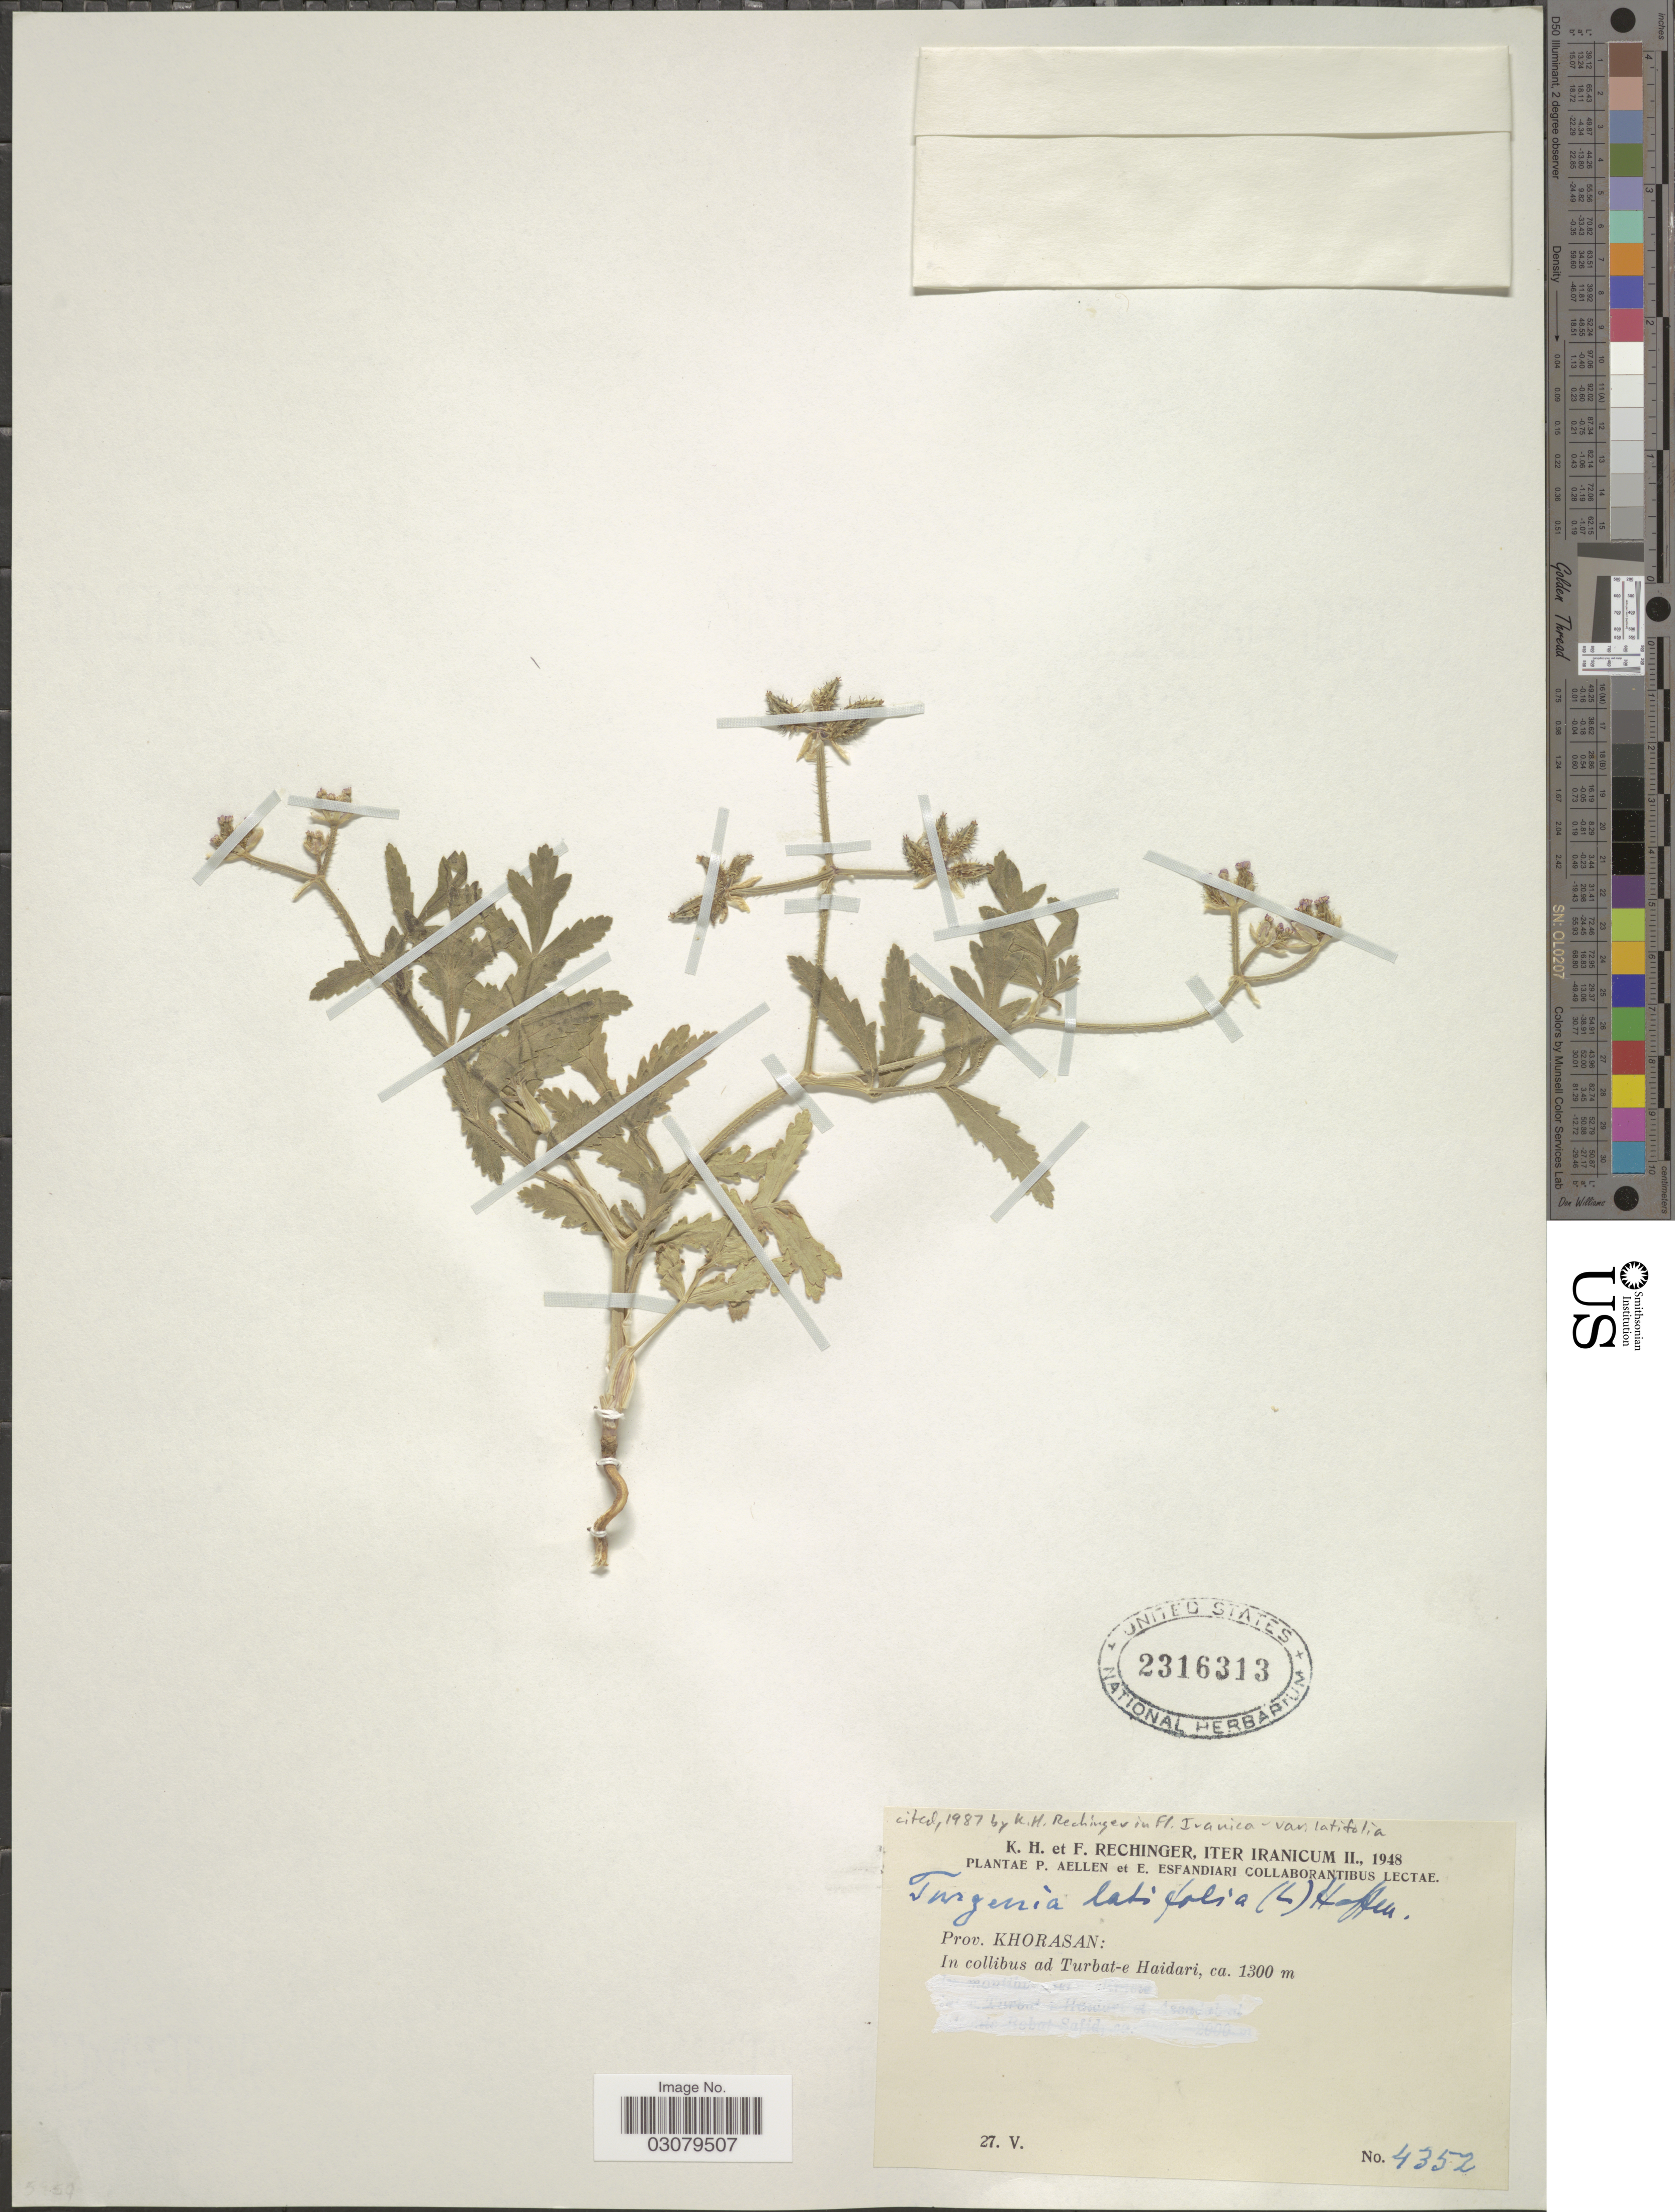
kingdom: Plantae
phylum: Tracheophyta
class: Magnoliopsida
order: Apiales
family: Apiaceae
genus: Turgenia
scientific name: Turgenia latifolia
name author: Hoffm.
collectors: K. H. Rechinger, F. Rechinger, P. Aellen & E. Esfandiari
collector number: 4352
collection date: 1948-05-27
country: Iran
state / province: Khorasan [obsolete]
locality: In collibus ad Turbat-e Haidari.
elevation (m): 1300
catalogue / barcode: US 2316313